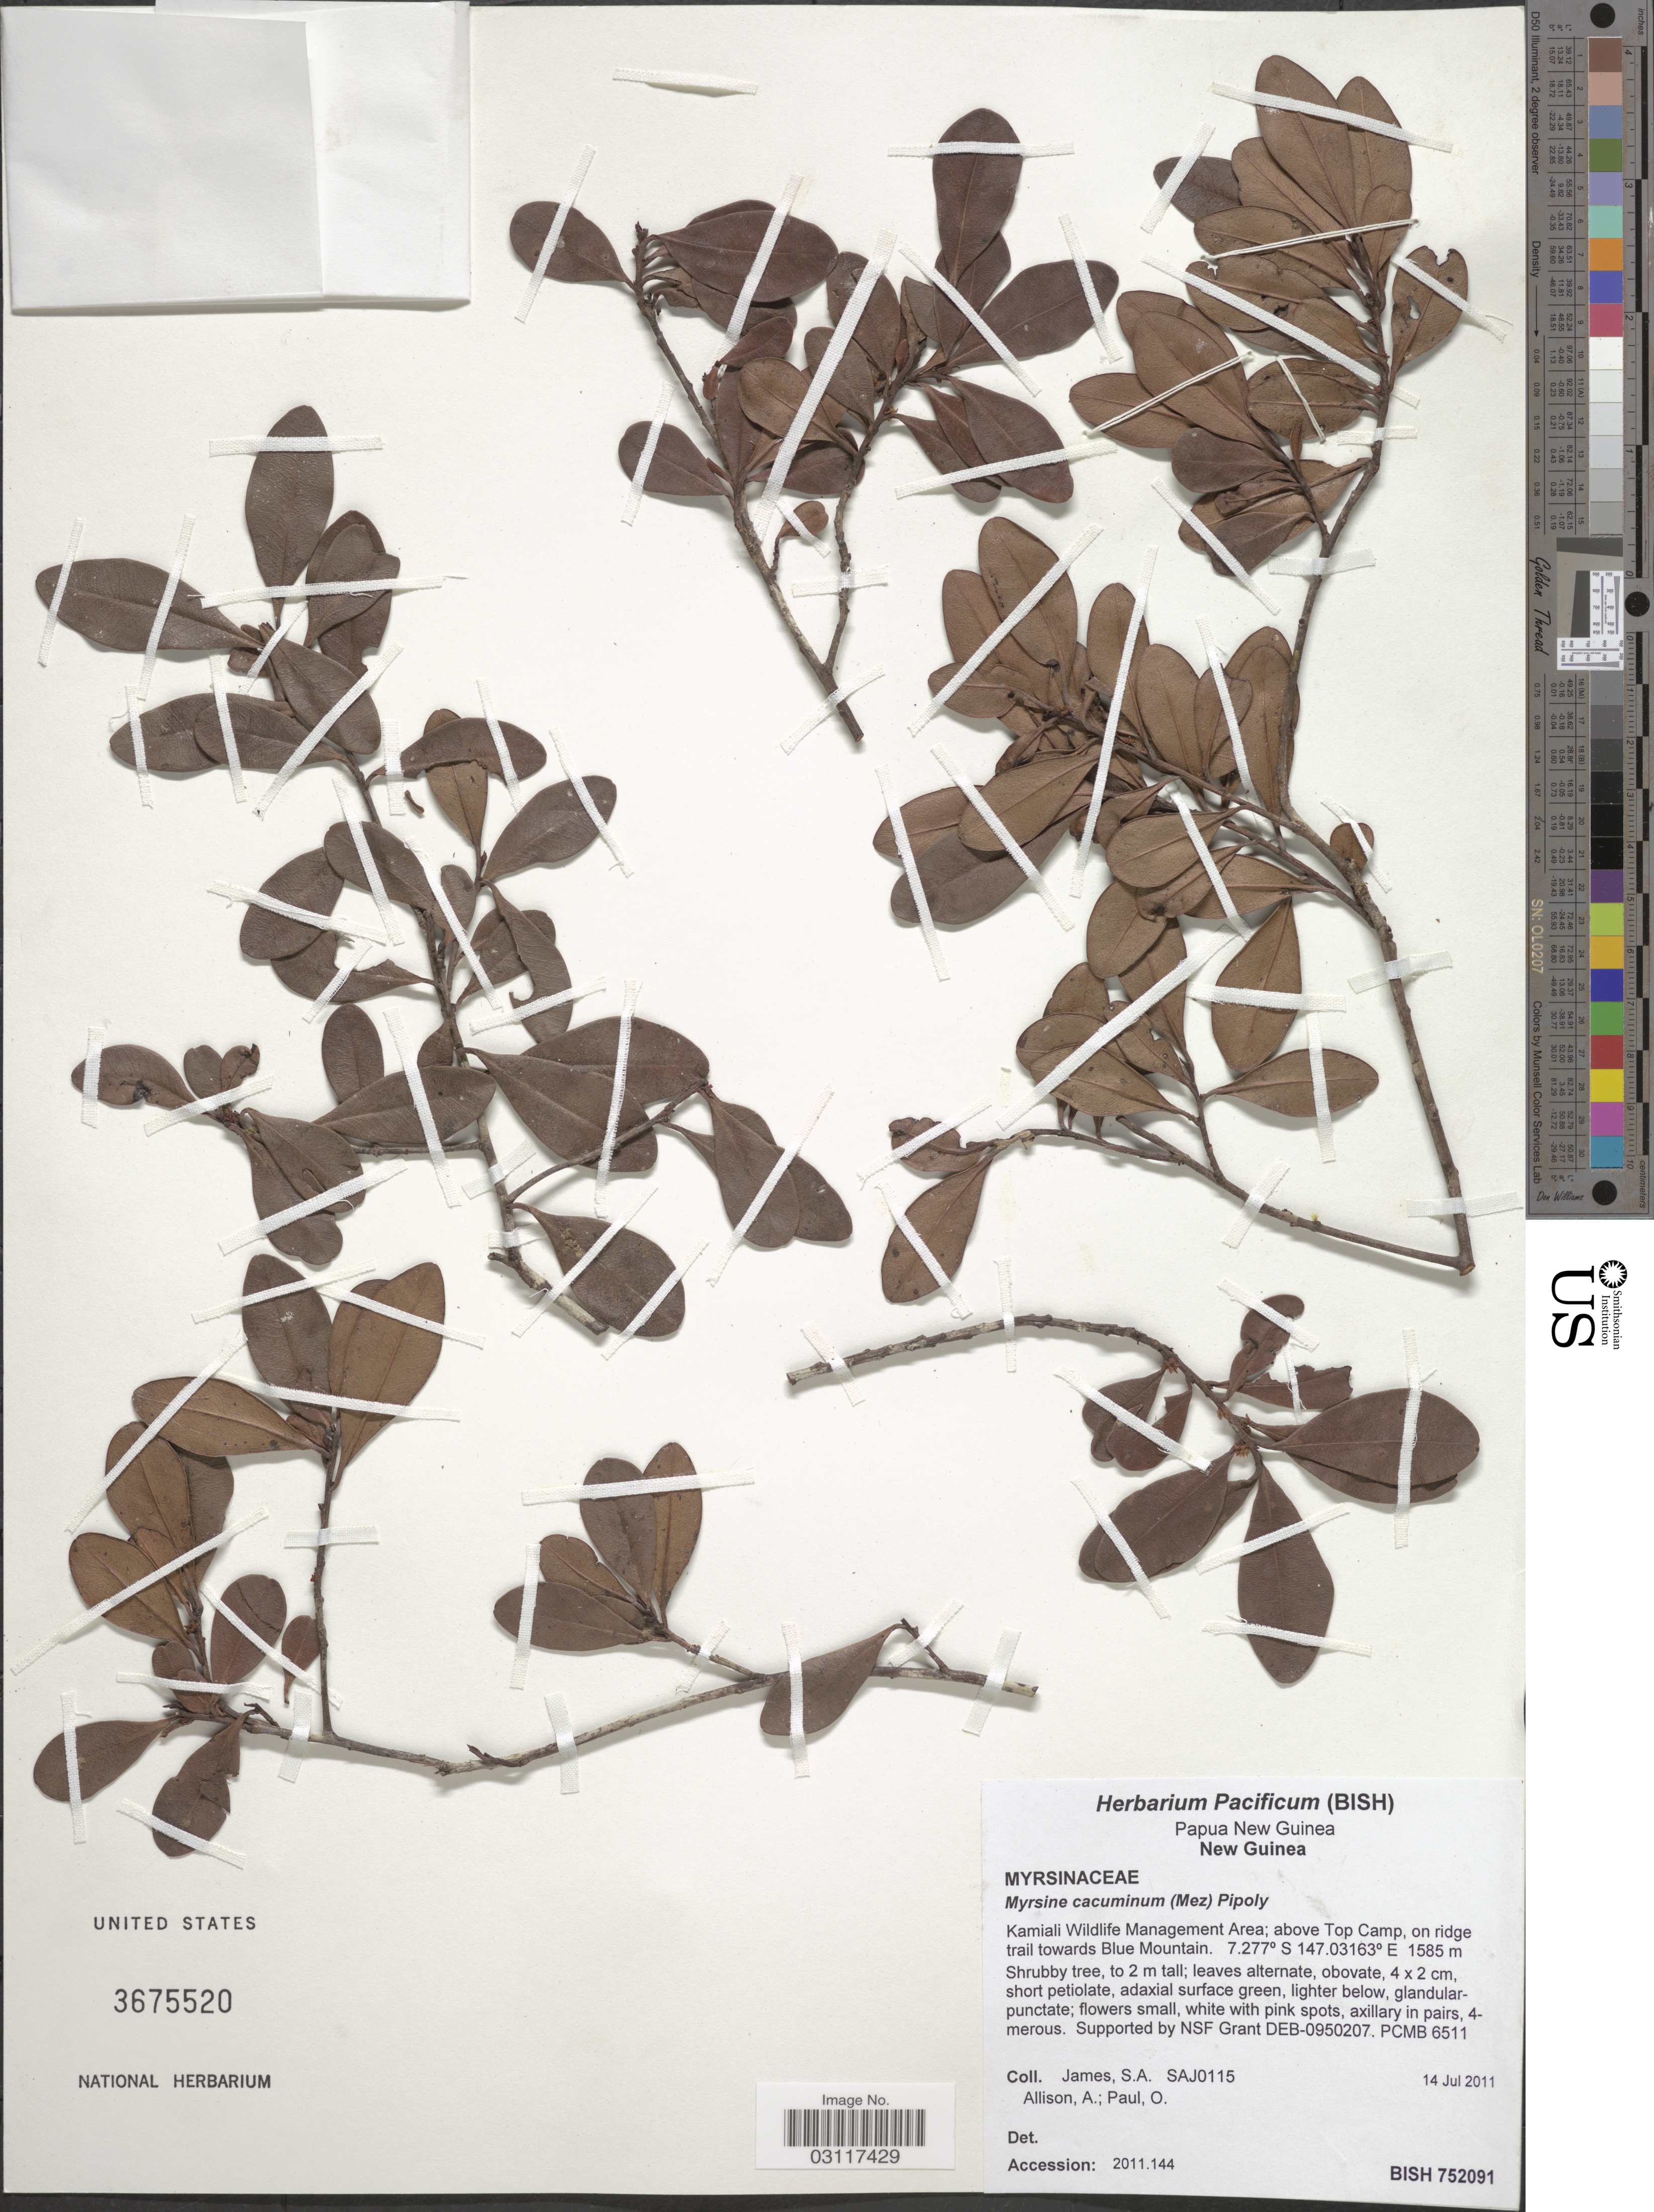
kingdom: Plantae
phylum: Tracheophyta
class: Magnoliopsida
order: Ericales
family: Primulaceae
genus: Myrsine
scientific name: Myrsine cacuminum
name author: (Mez) Pipoly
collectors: S. James, A. Allison & O. Paul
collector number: SAJ0115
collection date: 2011-07-14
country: Papua New Guinea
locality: New Guinea, Kamiali Wildlife Management Area: above Top Camp, on ridge trail towards Blue Mountain.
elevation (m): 1585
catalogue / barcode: US 3675520